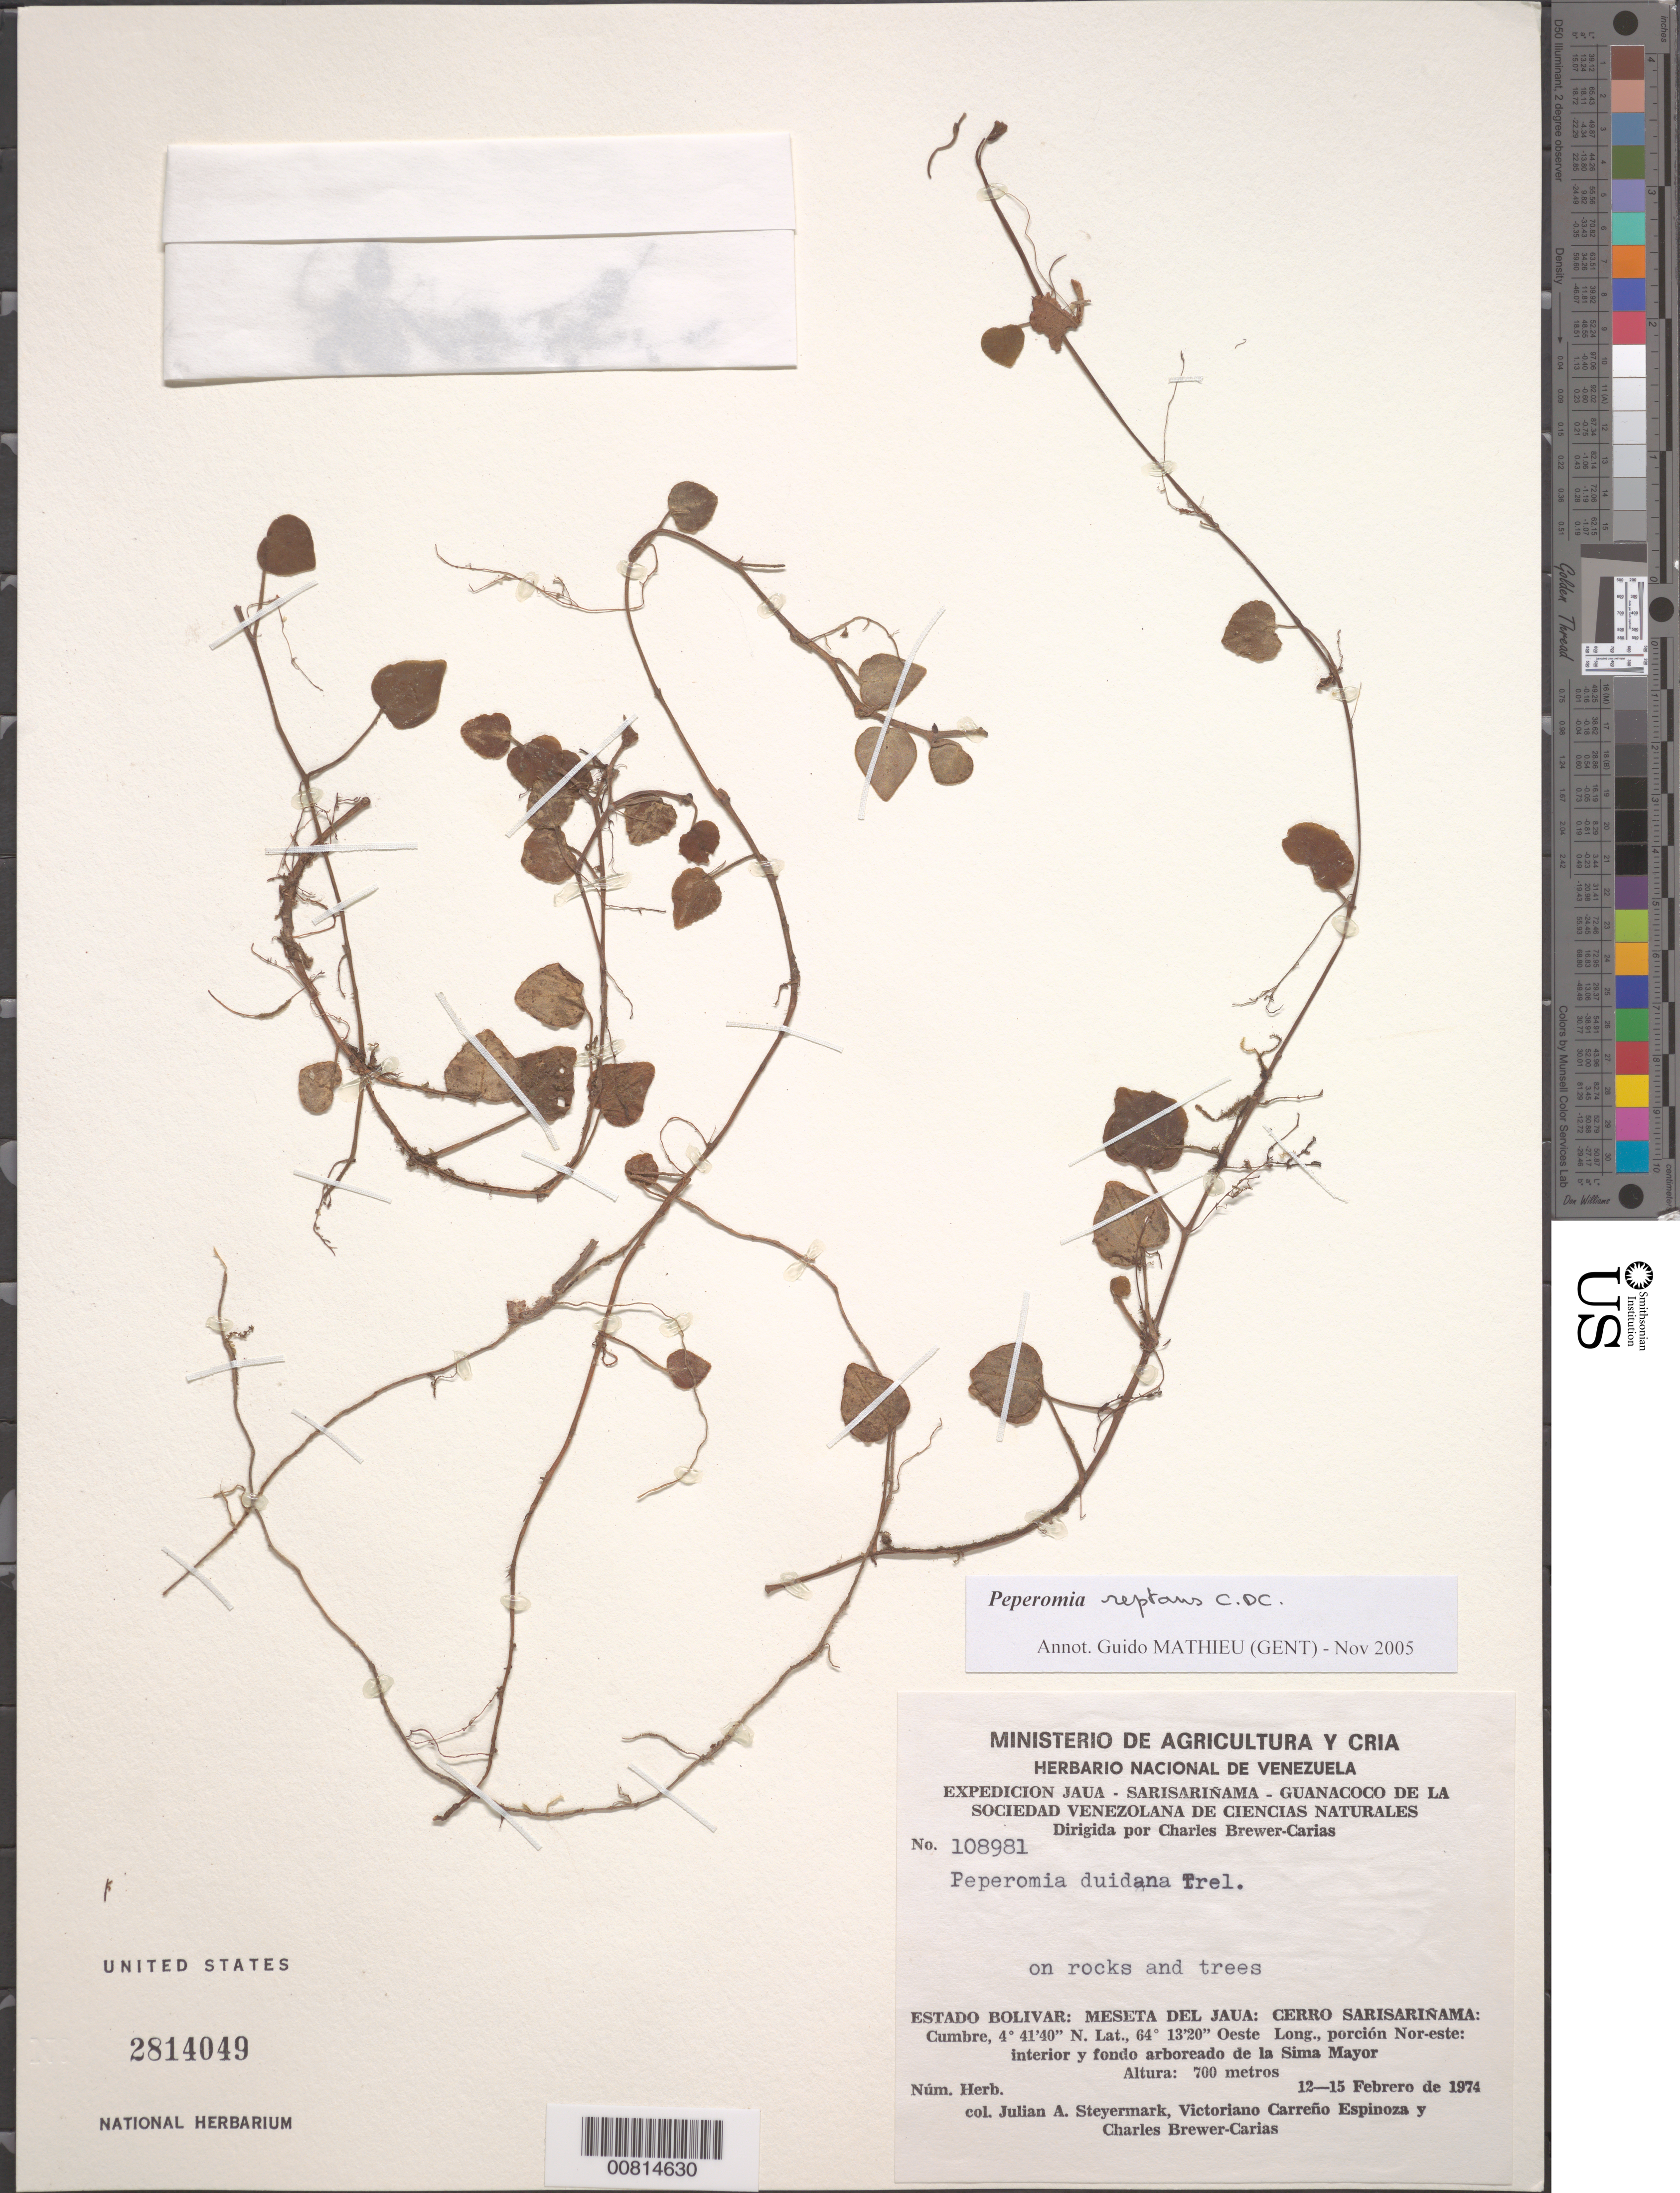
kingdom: Plantae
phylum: Tracheophyta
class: Magnoliopsida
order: Piperales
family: Piperaceae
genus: Peperomia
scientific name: Peperomia reptans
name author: (Trel. in Woodson & Schery) C. DC. in Seem.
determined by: Mathieu, Guido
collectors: J. Steyermark, V. Carreño E. & C. Brewer-Carias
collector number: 108981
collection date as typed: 12-Feb-74 to 15-Feb-74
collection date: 1974-02-12/1974-02-15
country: Venezuela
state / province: Bolívar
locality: Meseta del Jaua: Cerro Sarisariñama; Sima Mayor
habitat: On rocks and trees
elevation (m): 700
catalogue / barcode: US 2814049